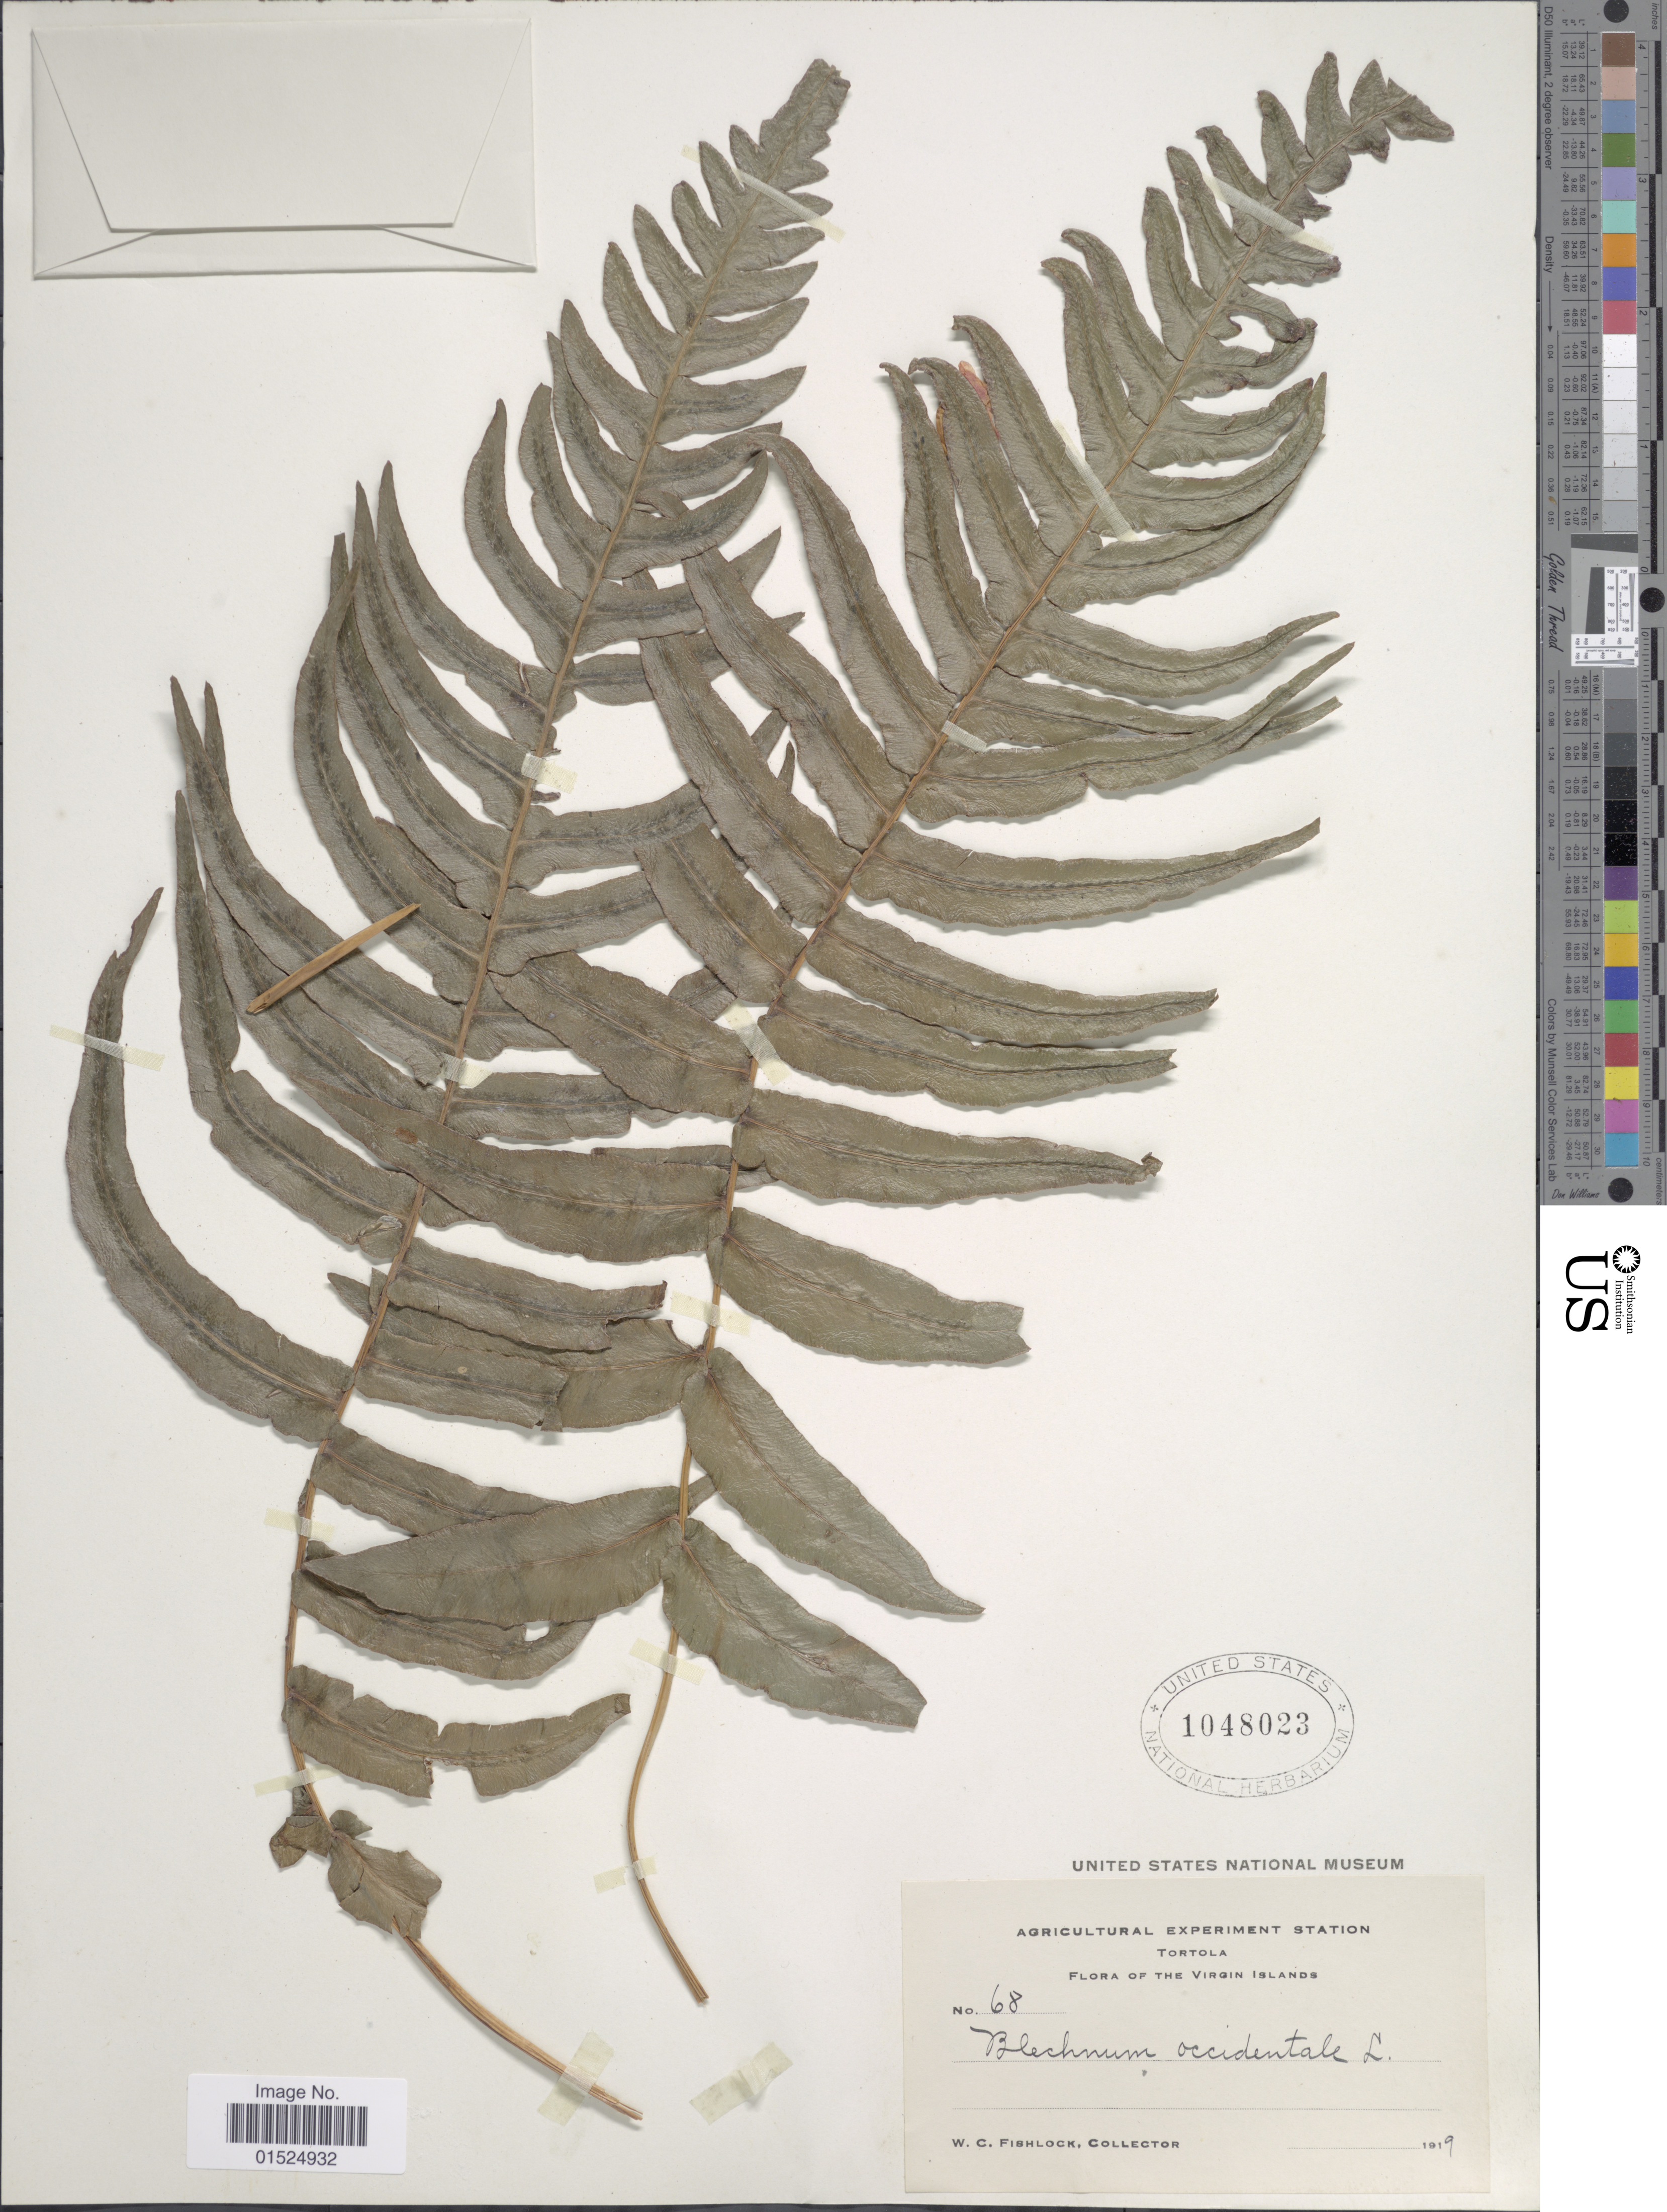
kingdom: Plantae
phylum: Tracheophyta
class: Polypodiopsida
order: Polypodiales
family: Blechnaceae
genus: Blechnum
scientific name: Blechnum occidentale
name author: L.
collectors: W. Fishlock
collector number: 68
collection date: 1919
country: British Virgin Islands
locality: Tortola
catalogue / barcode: US 1048023